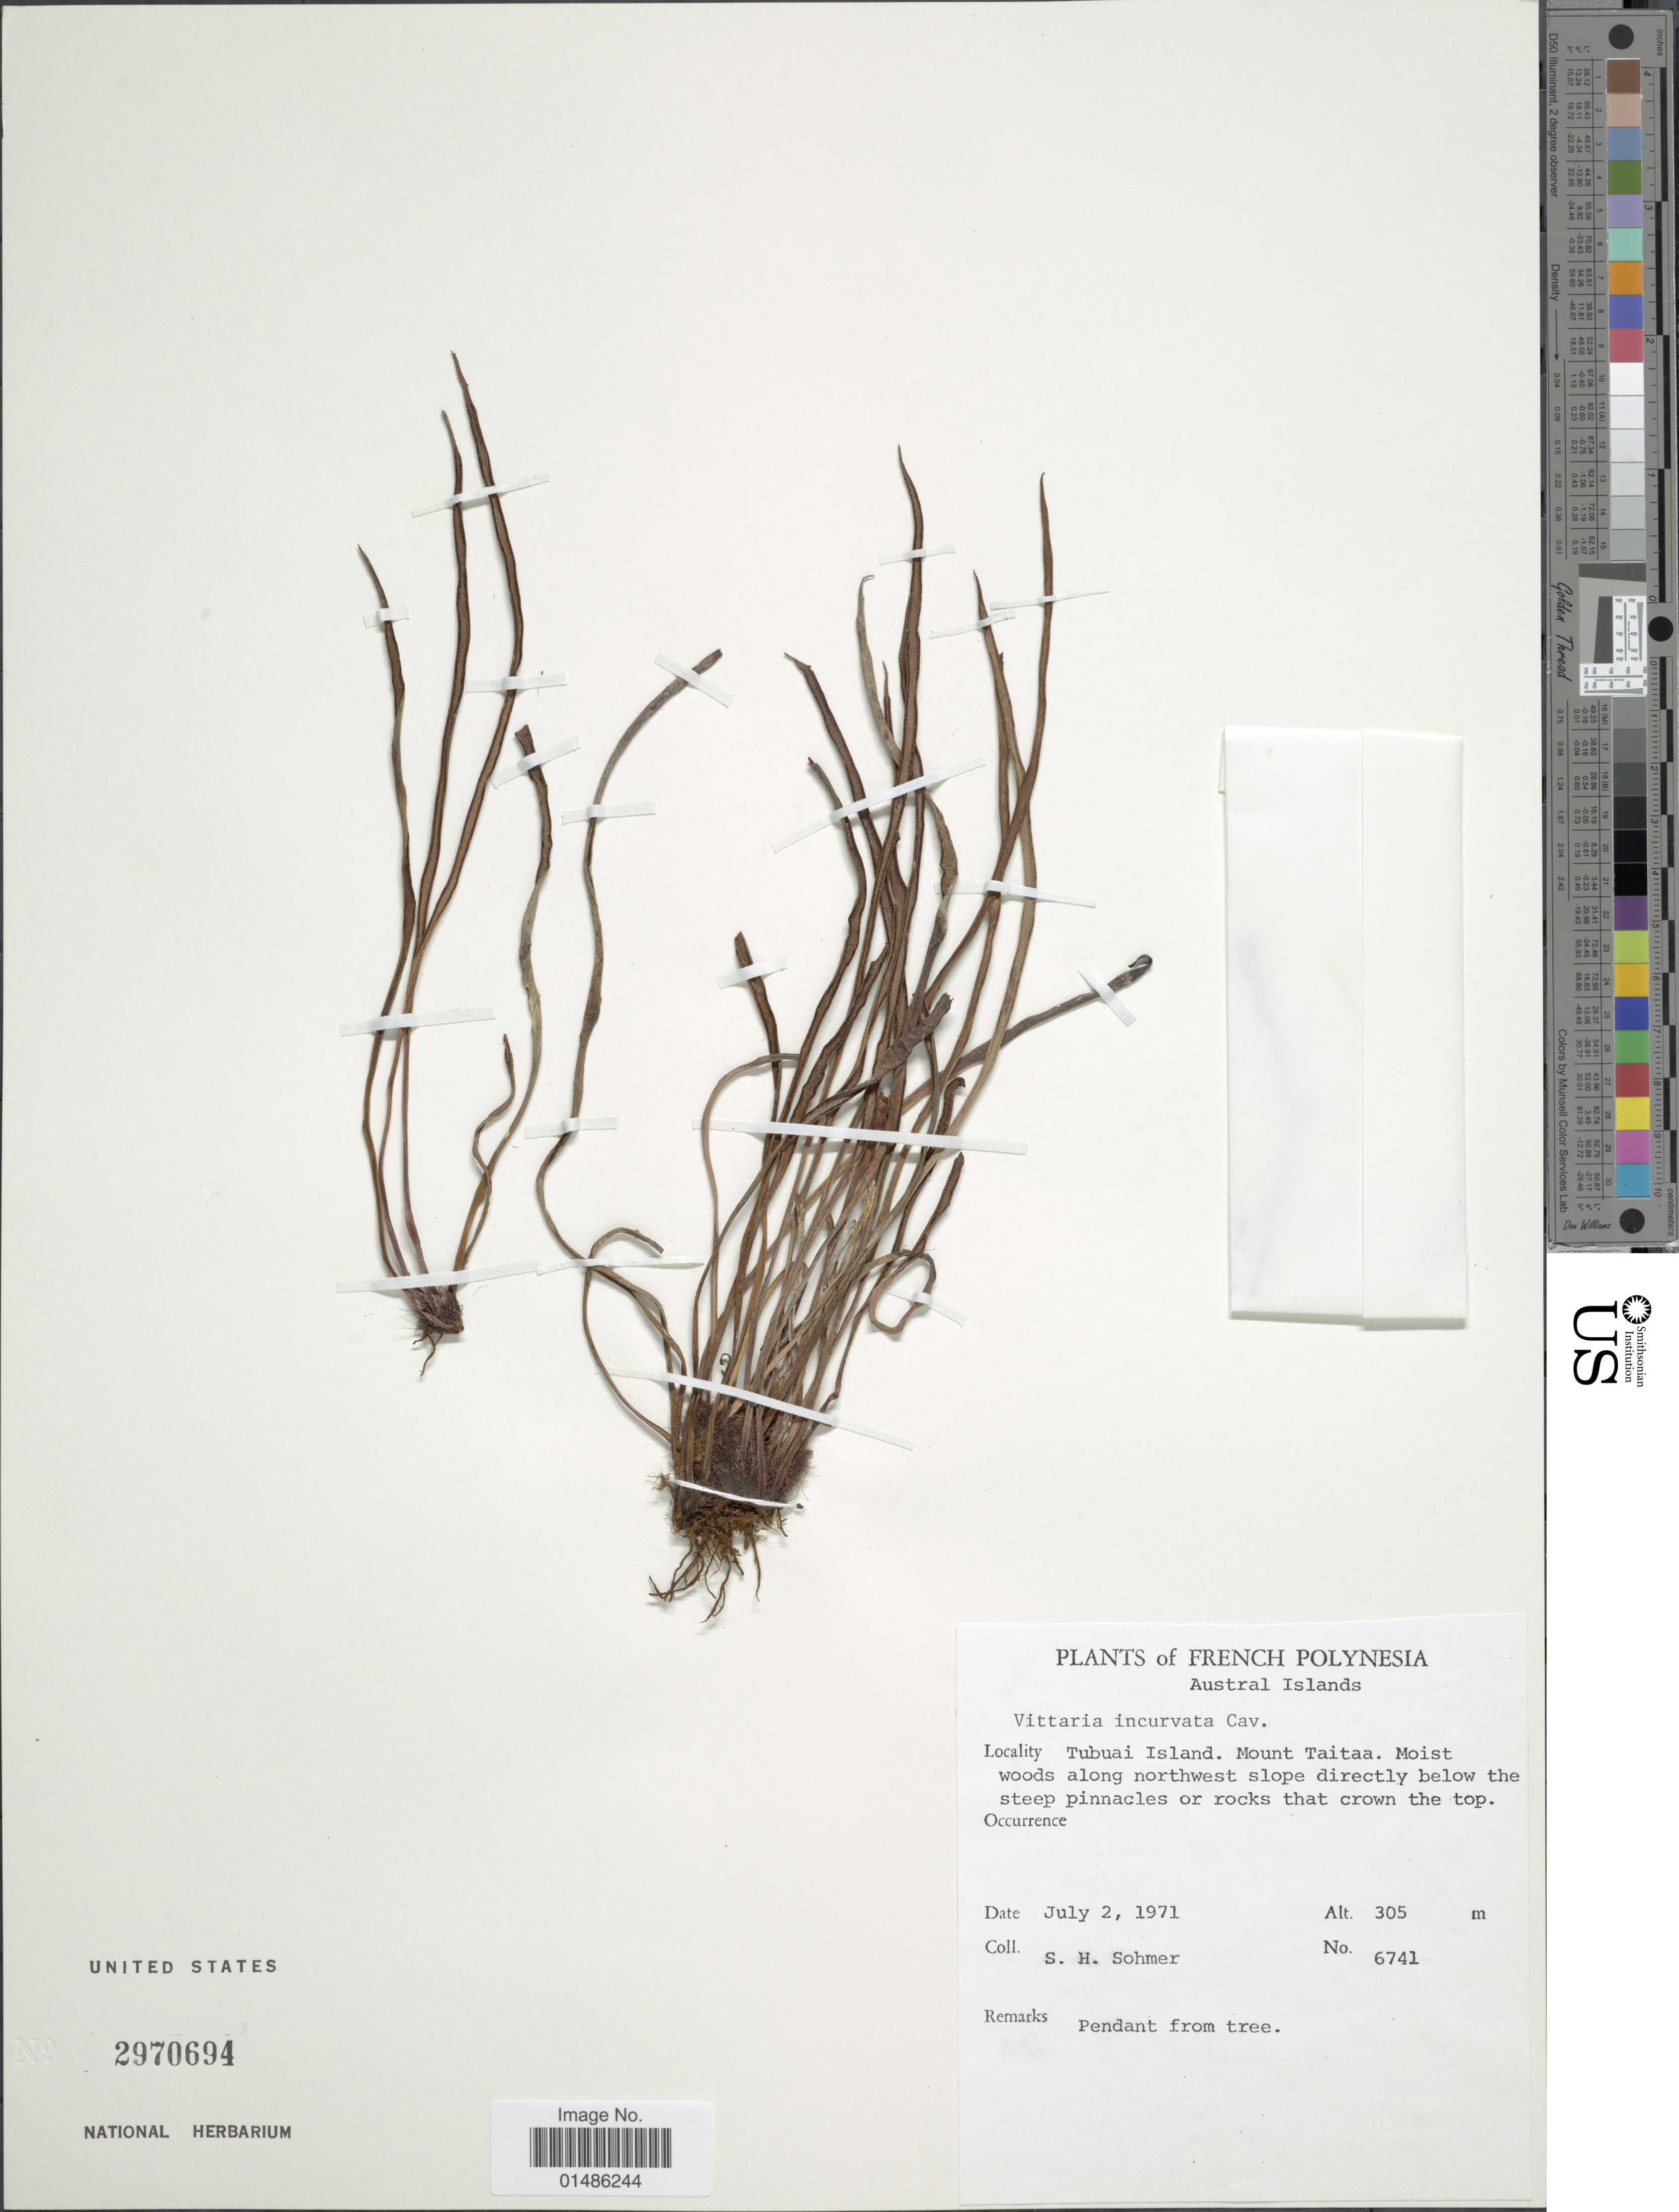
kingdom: Plantae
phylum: Tracheophyta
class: Polypodiopsida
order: Polypodiales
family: Pteridaceae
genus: Haplopteris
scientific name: Haplopteris ensiformis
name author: (Sw.) E.H. Crane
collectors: S. H. Sohmer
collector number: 6741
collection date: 1971-07-02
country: French Polynesia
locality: Austral Islands. Tubuai Island. Mount Taitaa.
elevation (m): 305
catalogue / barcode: US 2970694